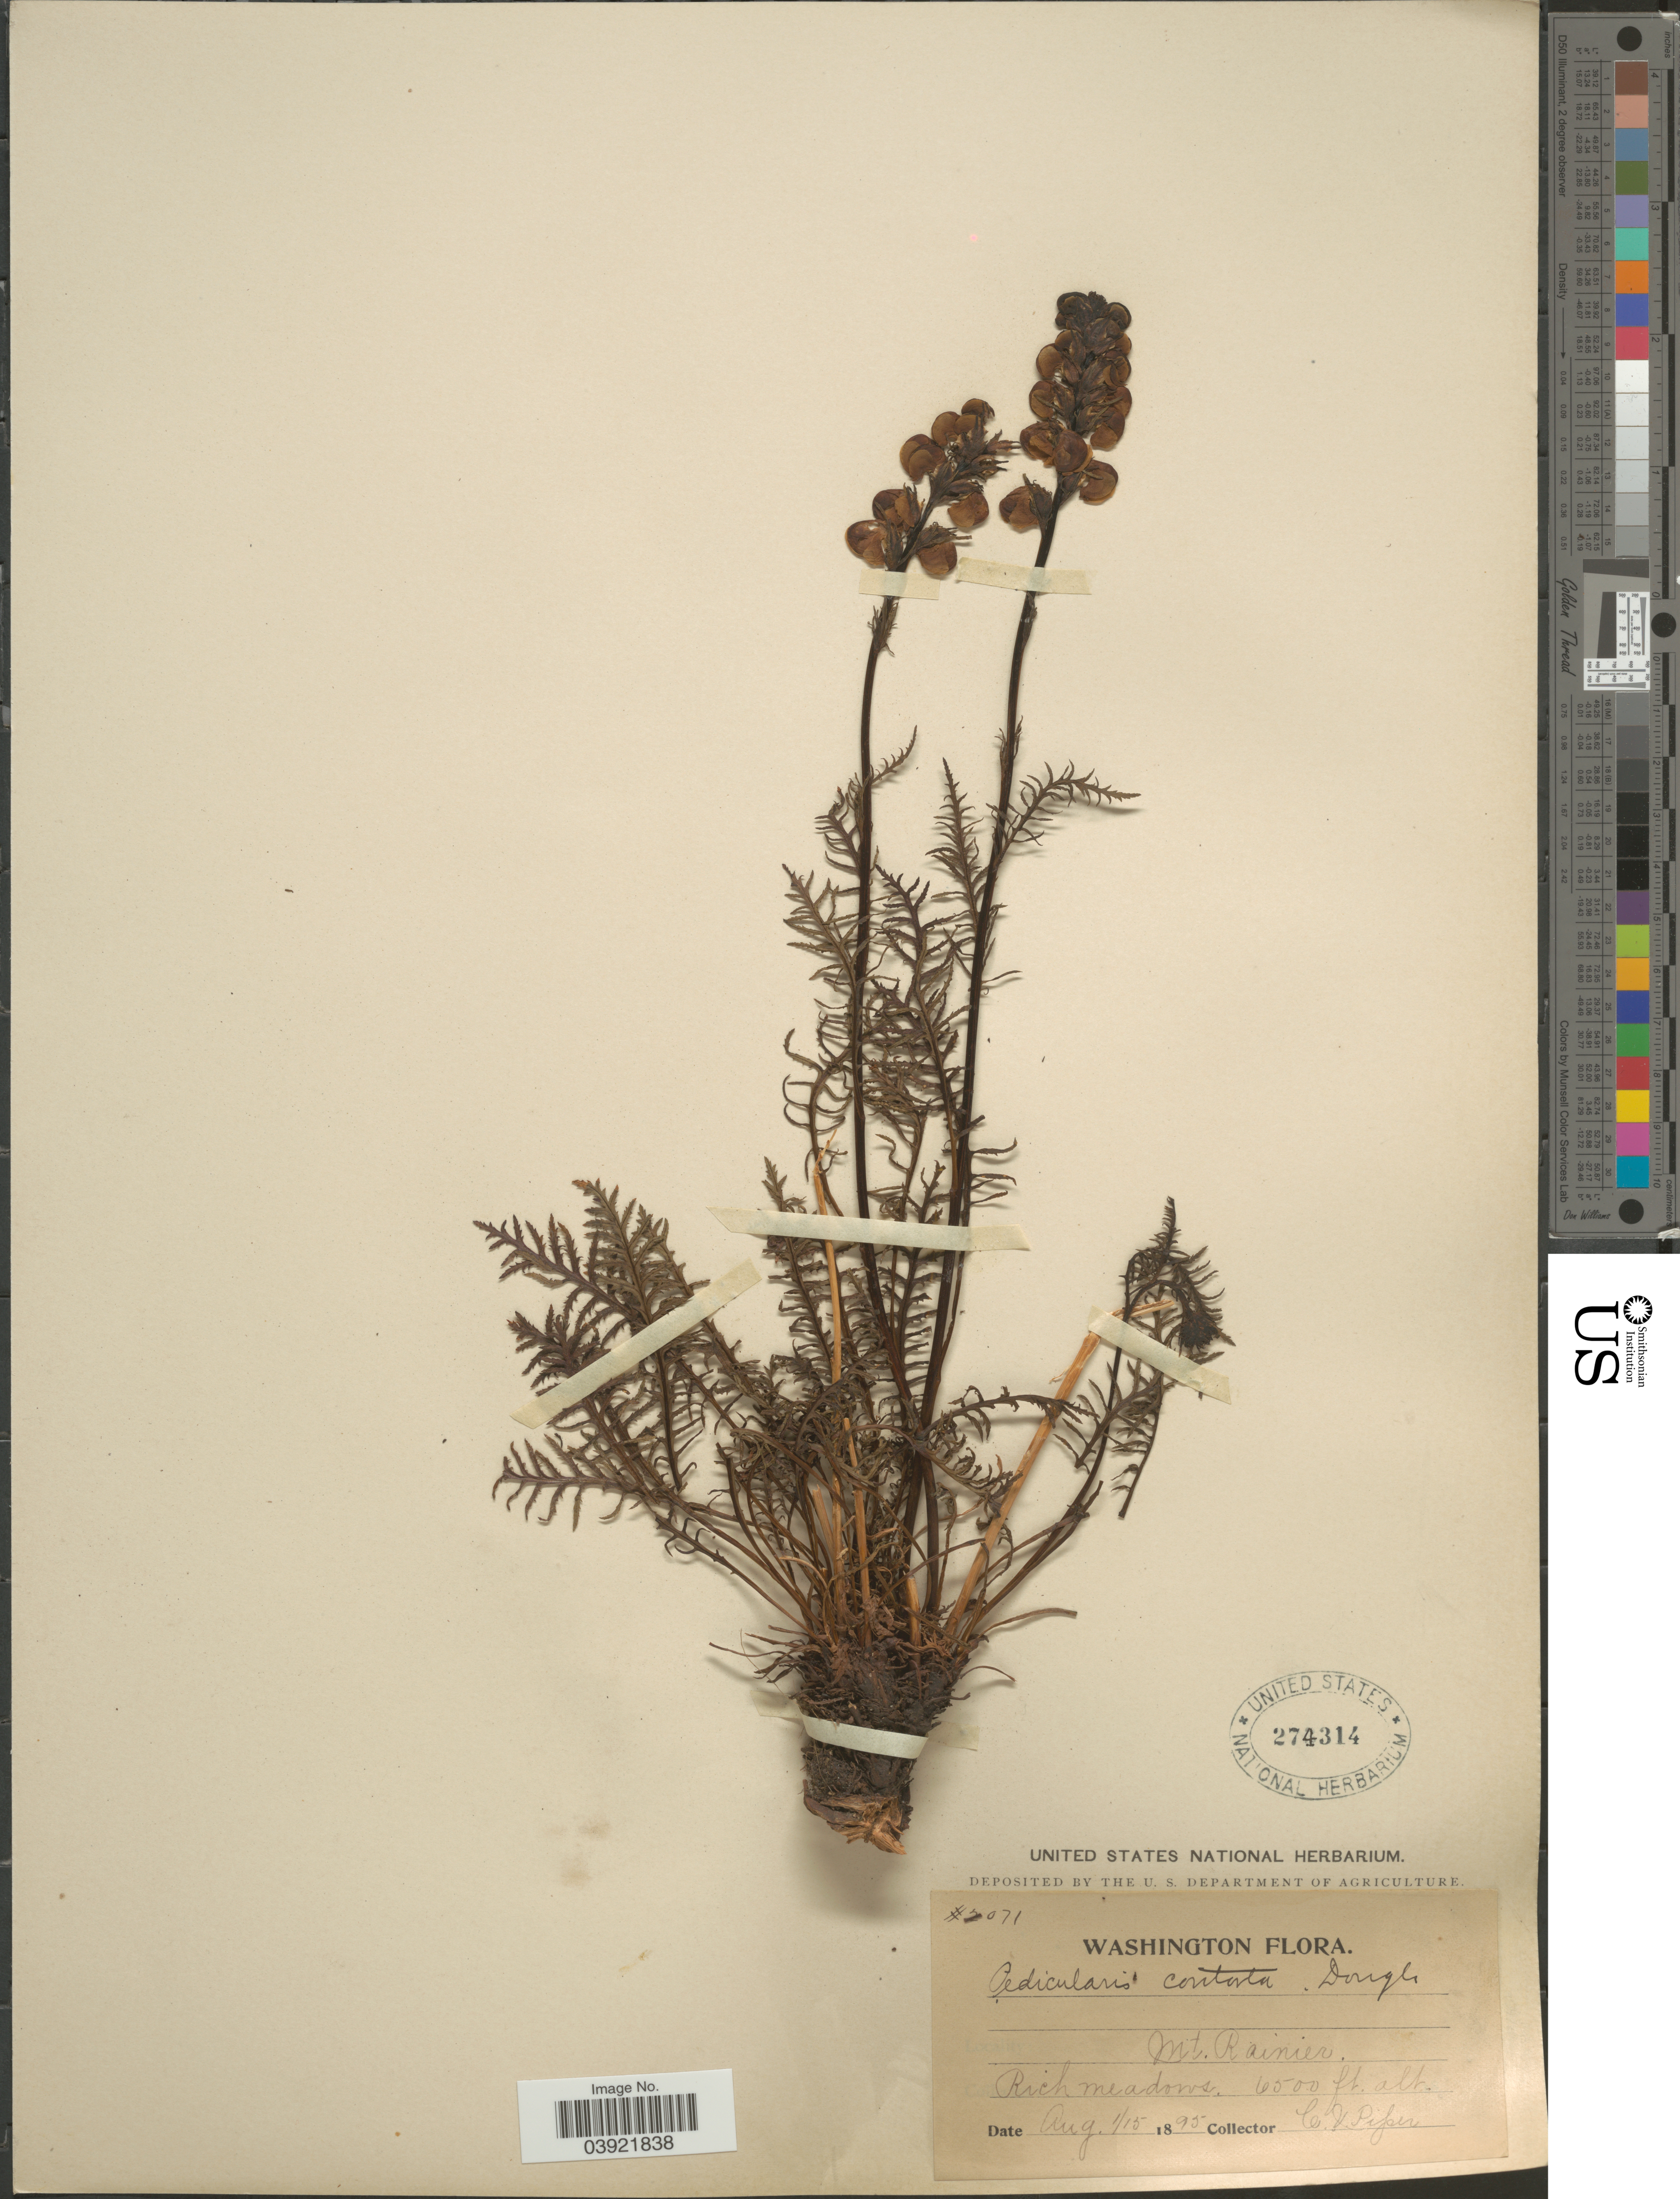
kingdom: Plantae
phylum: Tracheophyta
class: Magnoliopsida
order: Lamiales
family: Orobanchaceae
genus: Pedicularis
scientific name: Pedicularis contorta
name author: Benth.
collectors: C. V. Piper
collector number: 2071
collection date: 1895-08-01/1895-08-15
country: United States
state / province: Washington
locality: Mt. Rainier.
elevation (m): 1981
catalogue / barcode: US 274314